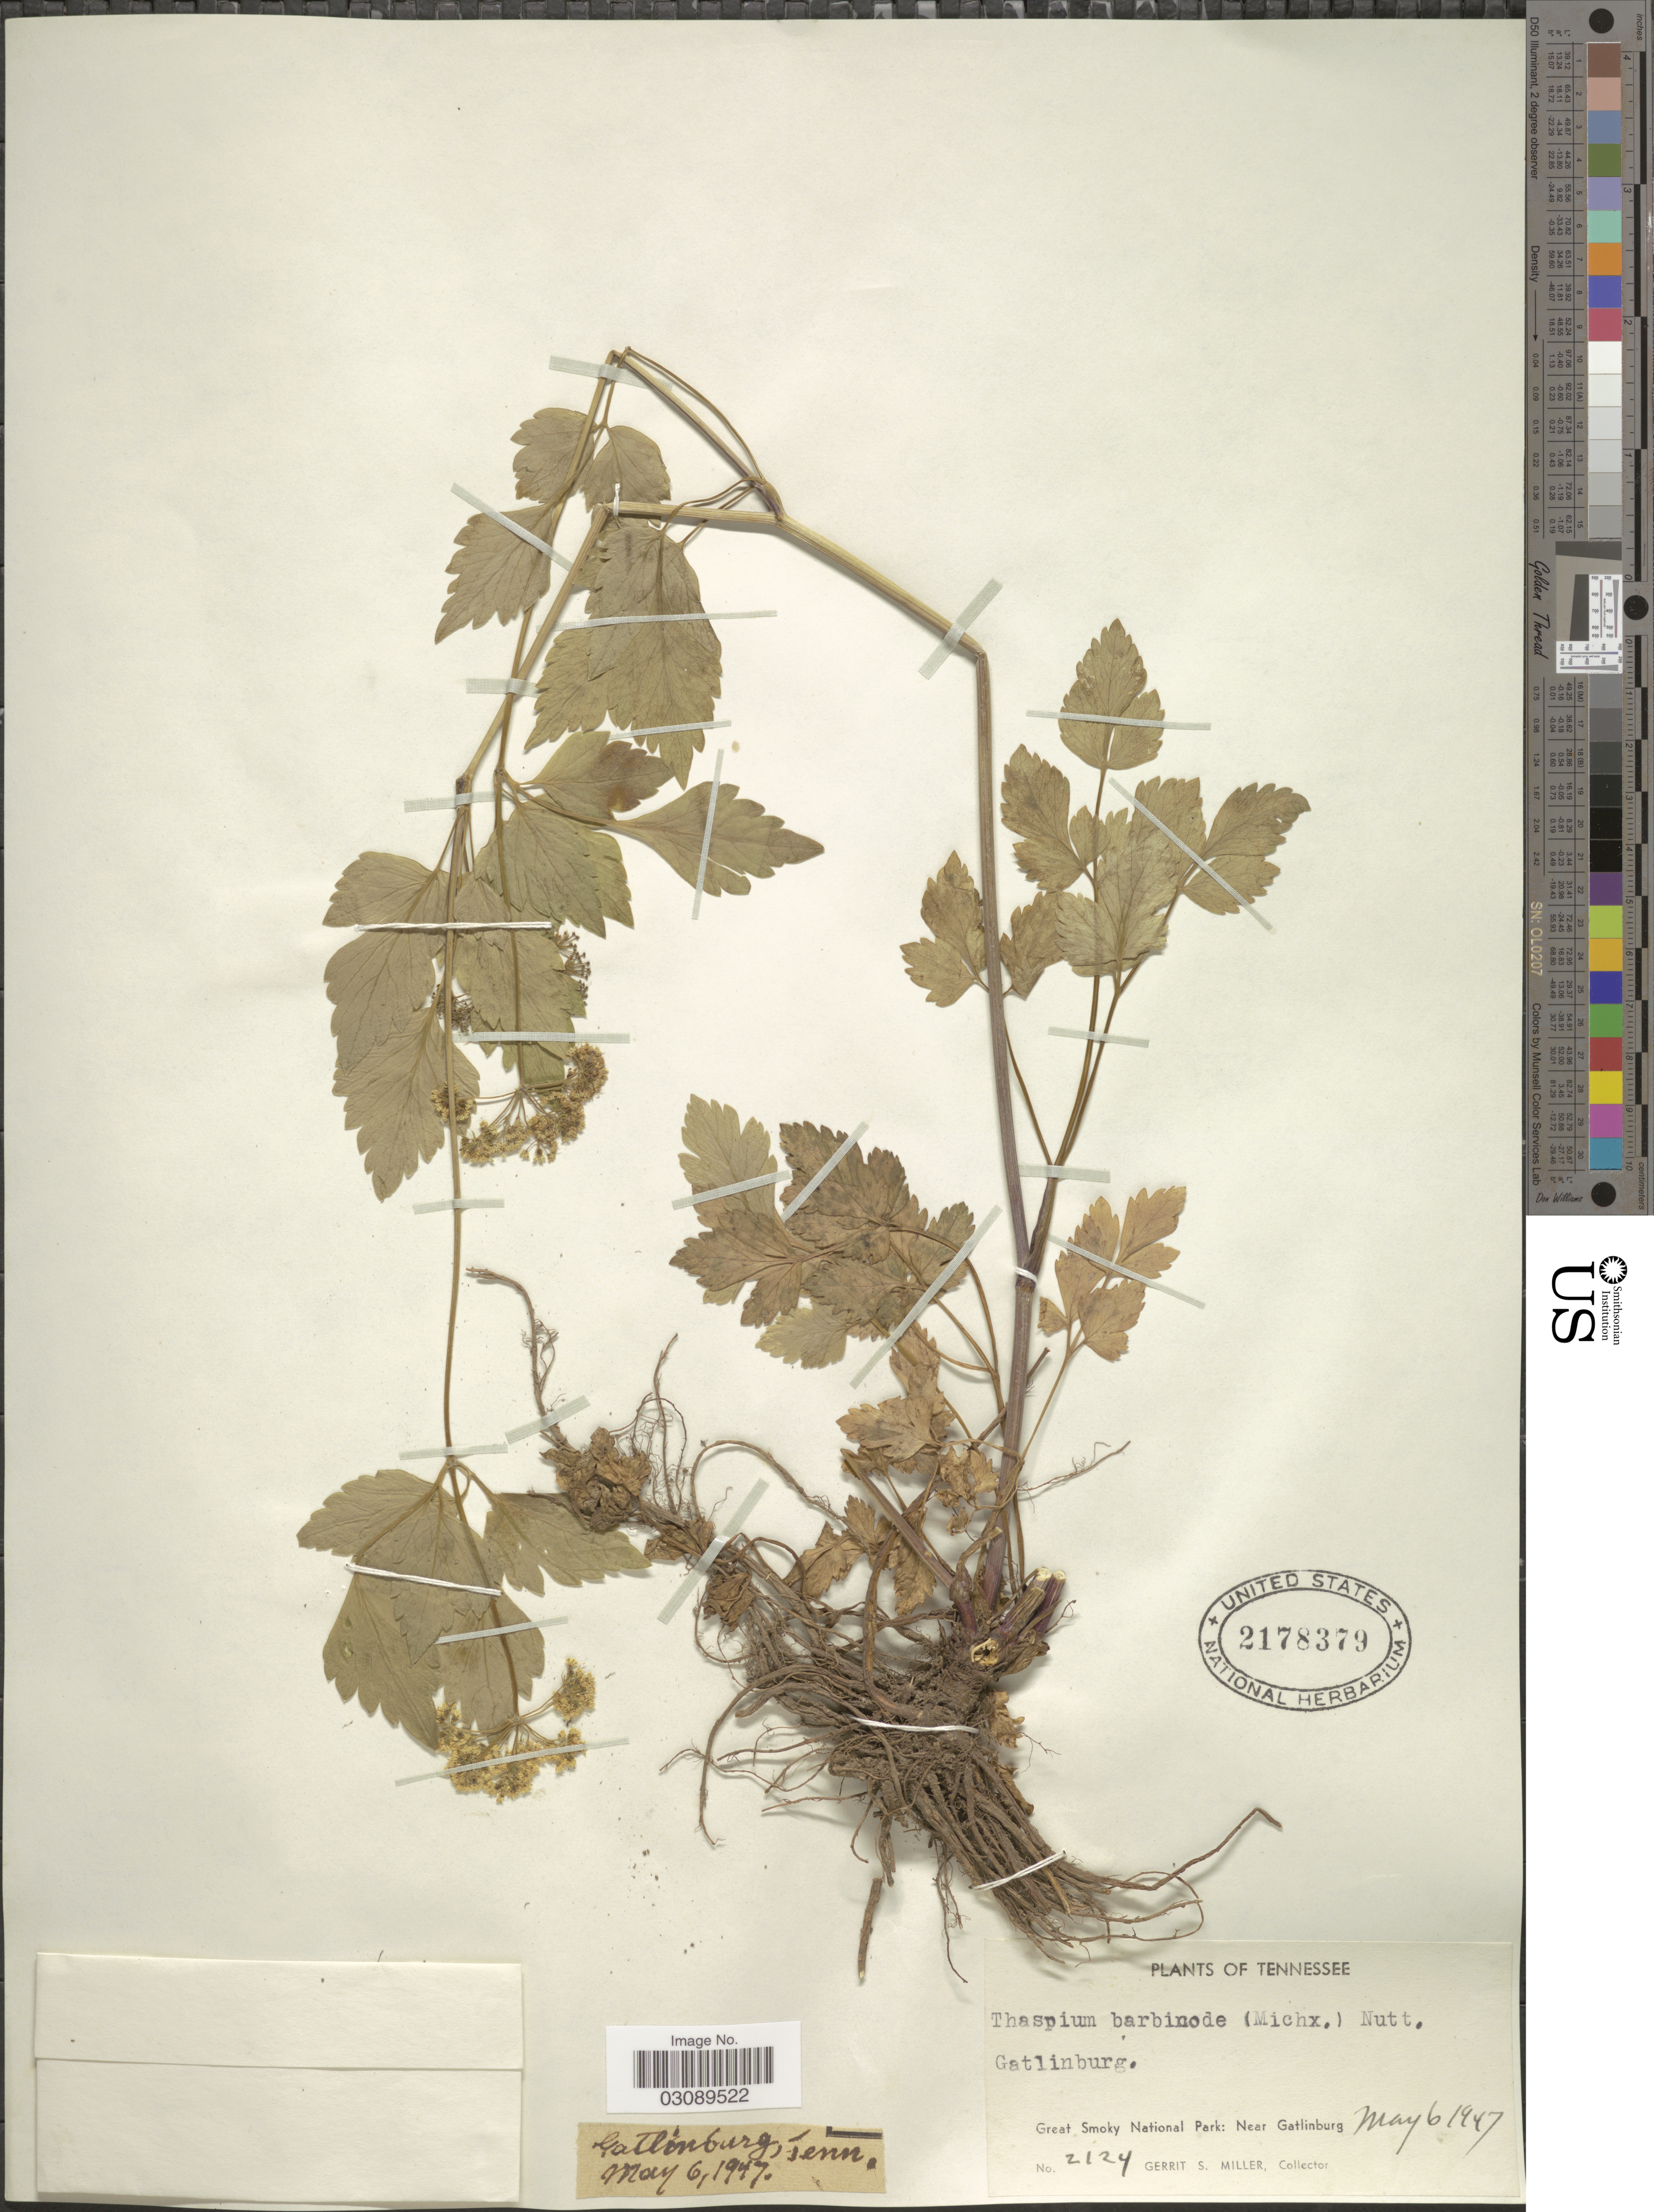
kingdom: Plantae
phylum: Tracheophyta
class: Magnoliopsida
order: Apiales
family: Apiaceae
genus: Thaspium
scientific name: Thaspium barbinode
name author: (Michx.) Nutt.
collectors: G. S. Miller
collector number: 2124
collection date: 1947-05-06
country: United States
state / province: Tennessee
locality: Gatlinburg. Great Smoky National Park: Near Gatlinburg.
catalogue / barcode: US 2178379